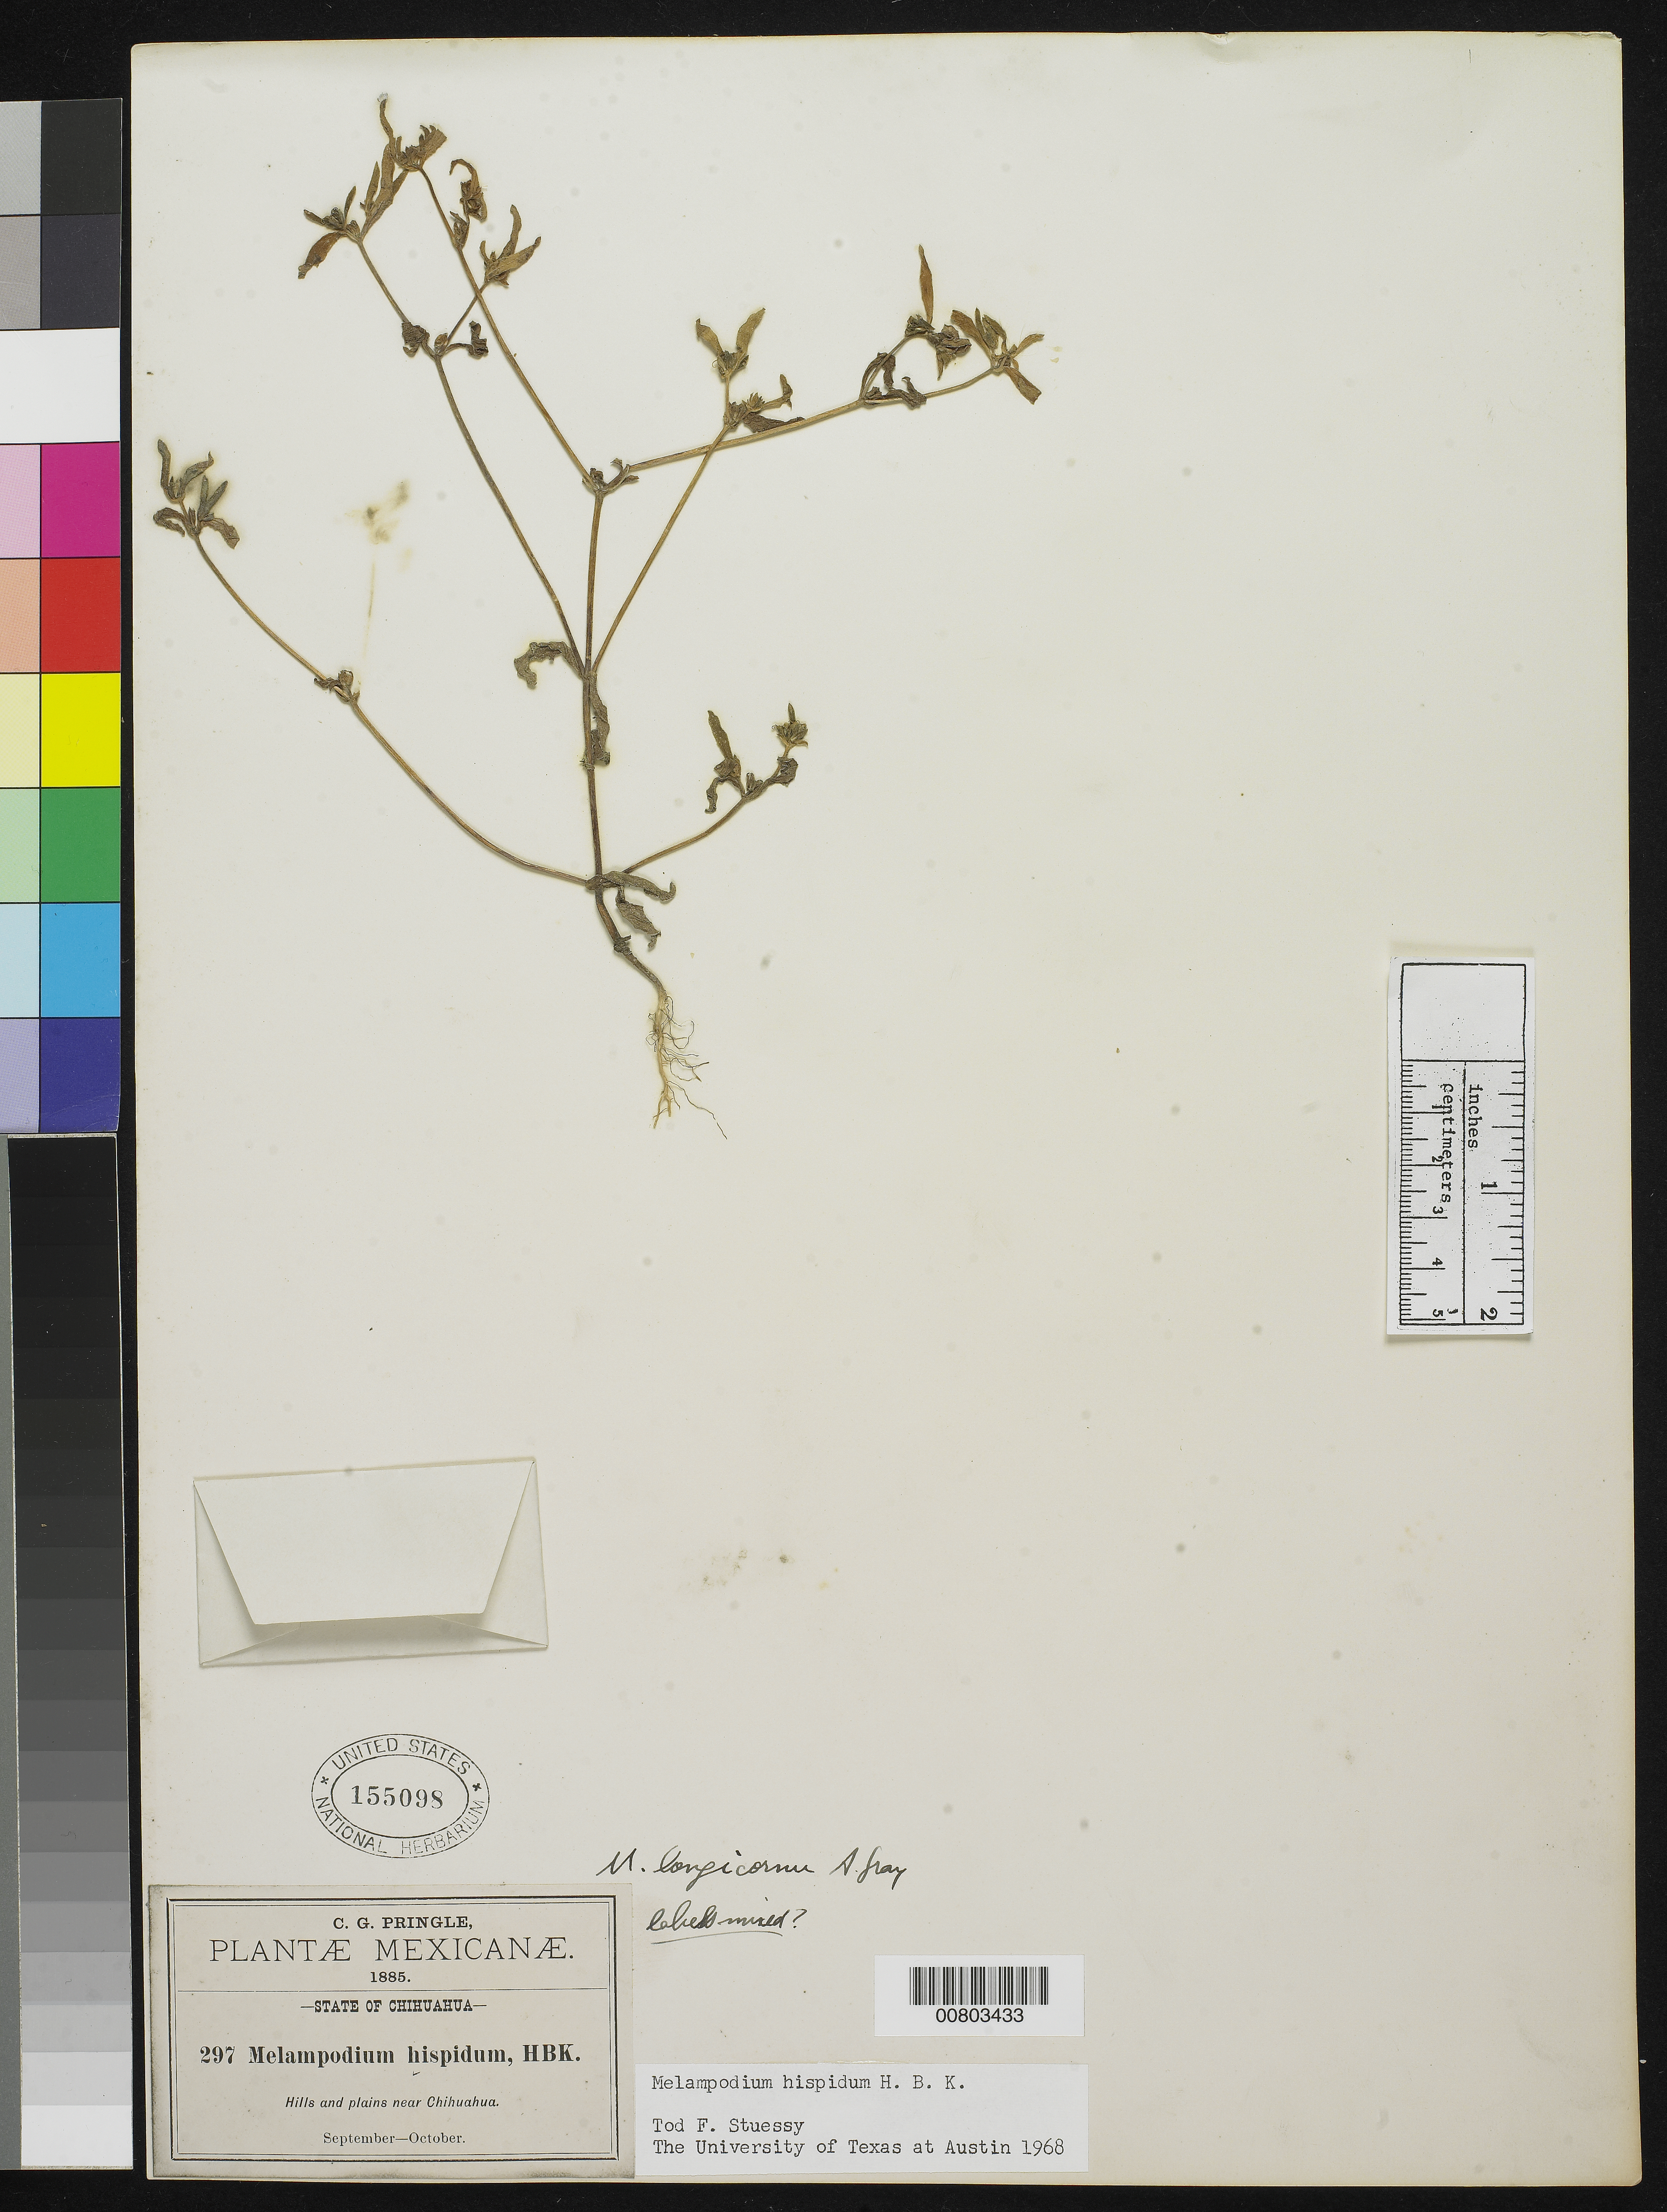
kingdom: Plantae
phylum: Tracheophyta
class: Magnoliopsida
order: Asterales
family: Asteraceae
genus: Melampodium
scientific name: Melampodium strigosum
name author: Stuessy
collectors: C. G. Pringle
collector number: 297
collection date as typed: Sep 1885 to -- Oct 1885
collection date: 1885-09/1885-10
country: Mexico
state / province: Chihuahua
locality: Hills and plains near Chihuahua.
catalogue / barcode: US 155098